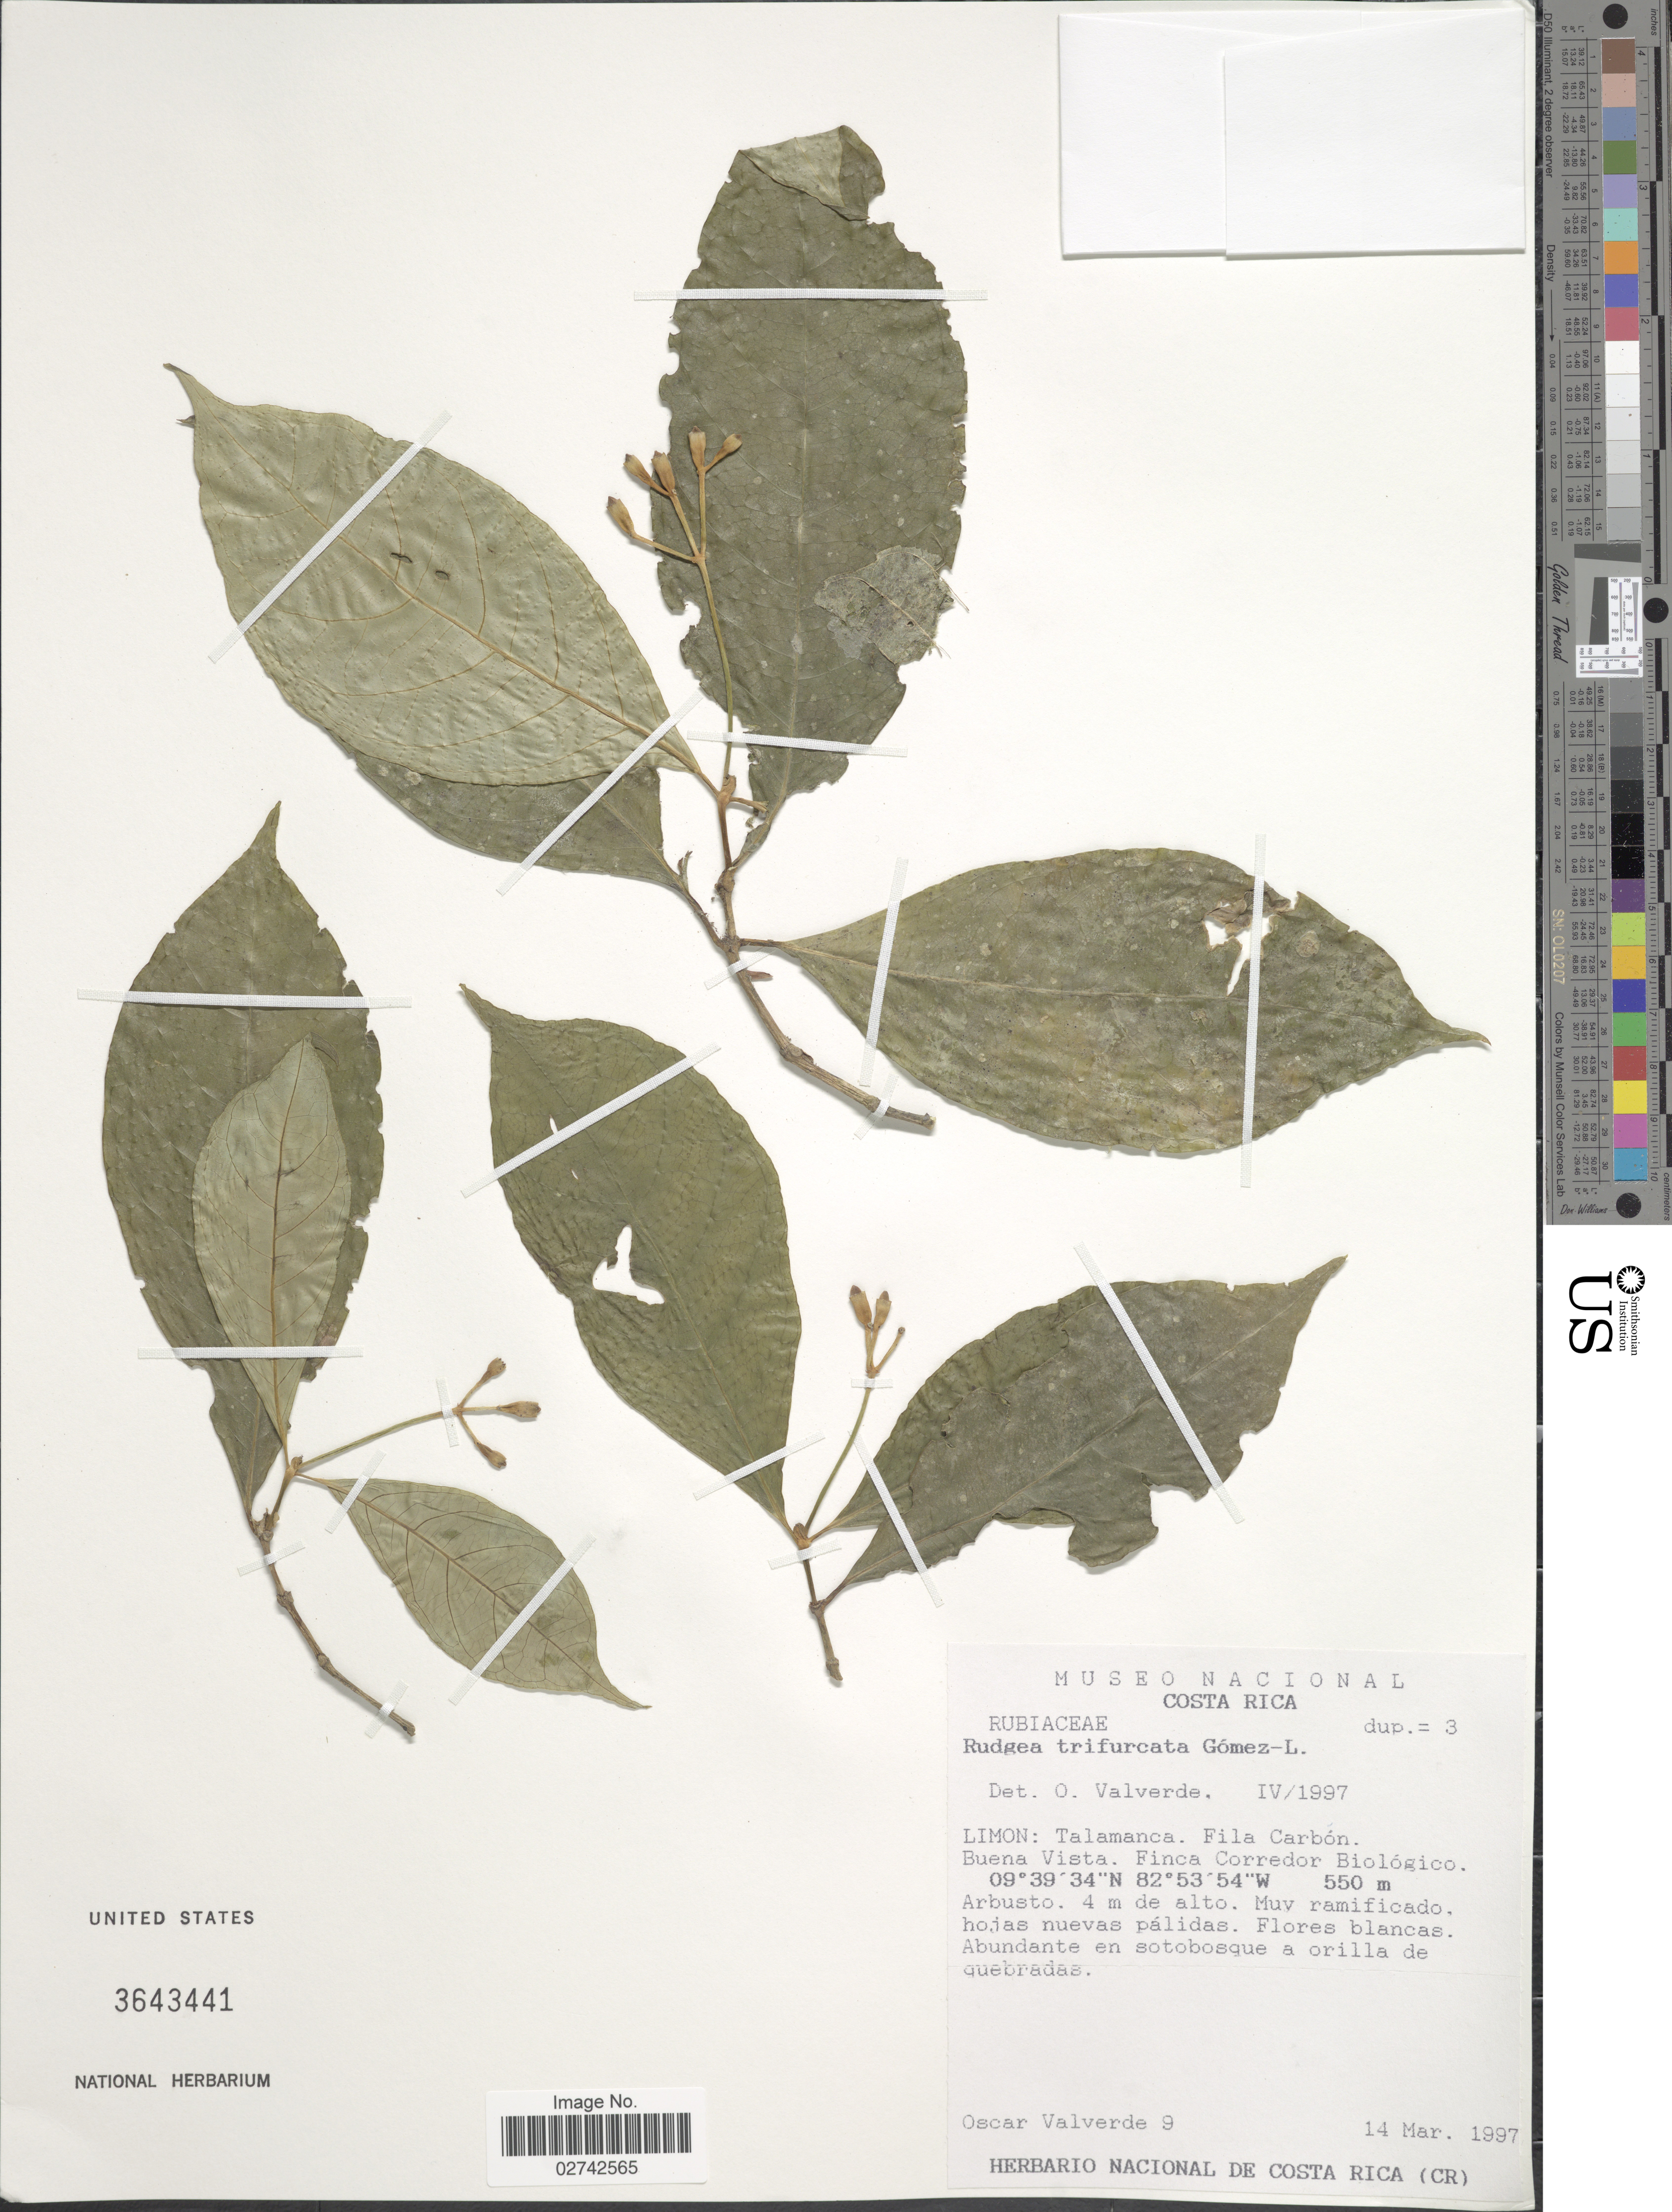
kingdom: Plantae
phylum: Tracheophyta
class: Magnoliopsida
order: Gentianales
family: Rubiaceae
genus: Rudgea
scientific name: Rudgea trifurcata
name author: Gómez-Laur.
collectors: O. Valverde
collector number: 9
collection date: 1997-03-14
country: Costa Rica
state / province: Limón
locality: Limon: Talamanca, Fila Carbon, Buena Vista, Finca Corredor Biologico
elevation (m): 550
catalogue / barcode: US 3643441